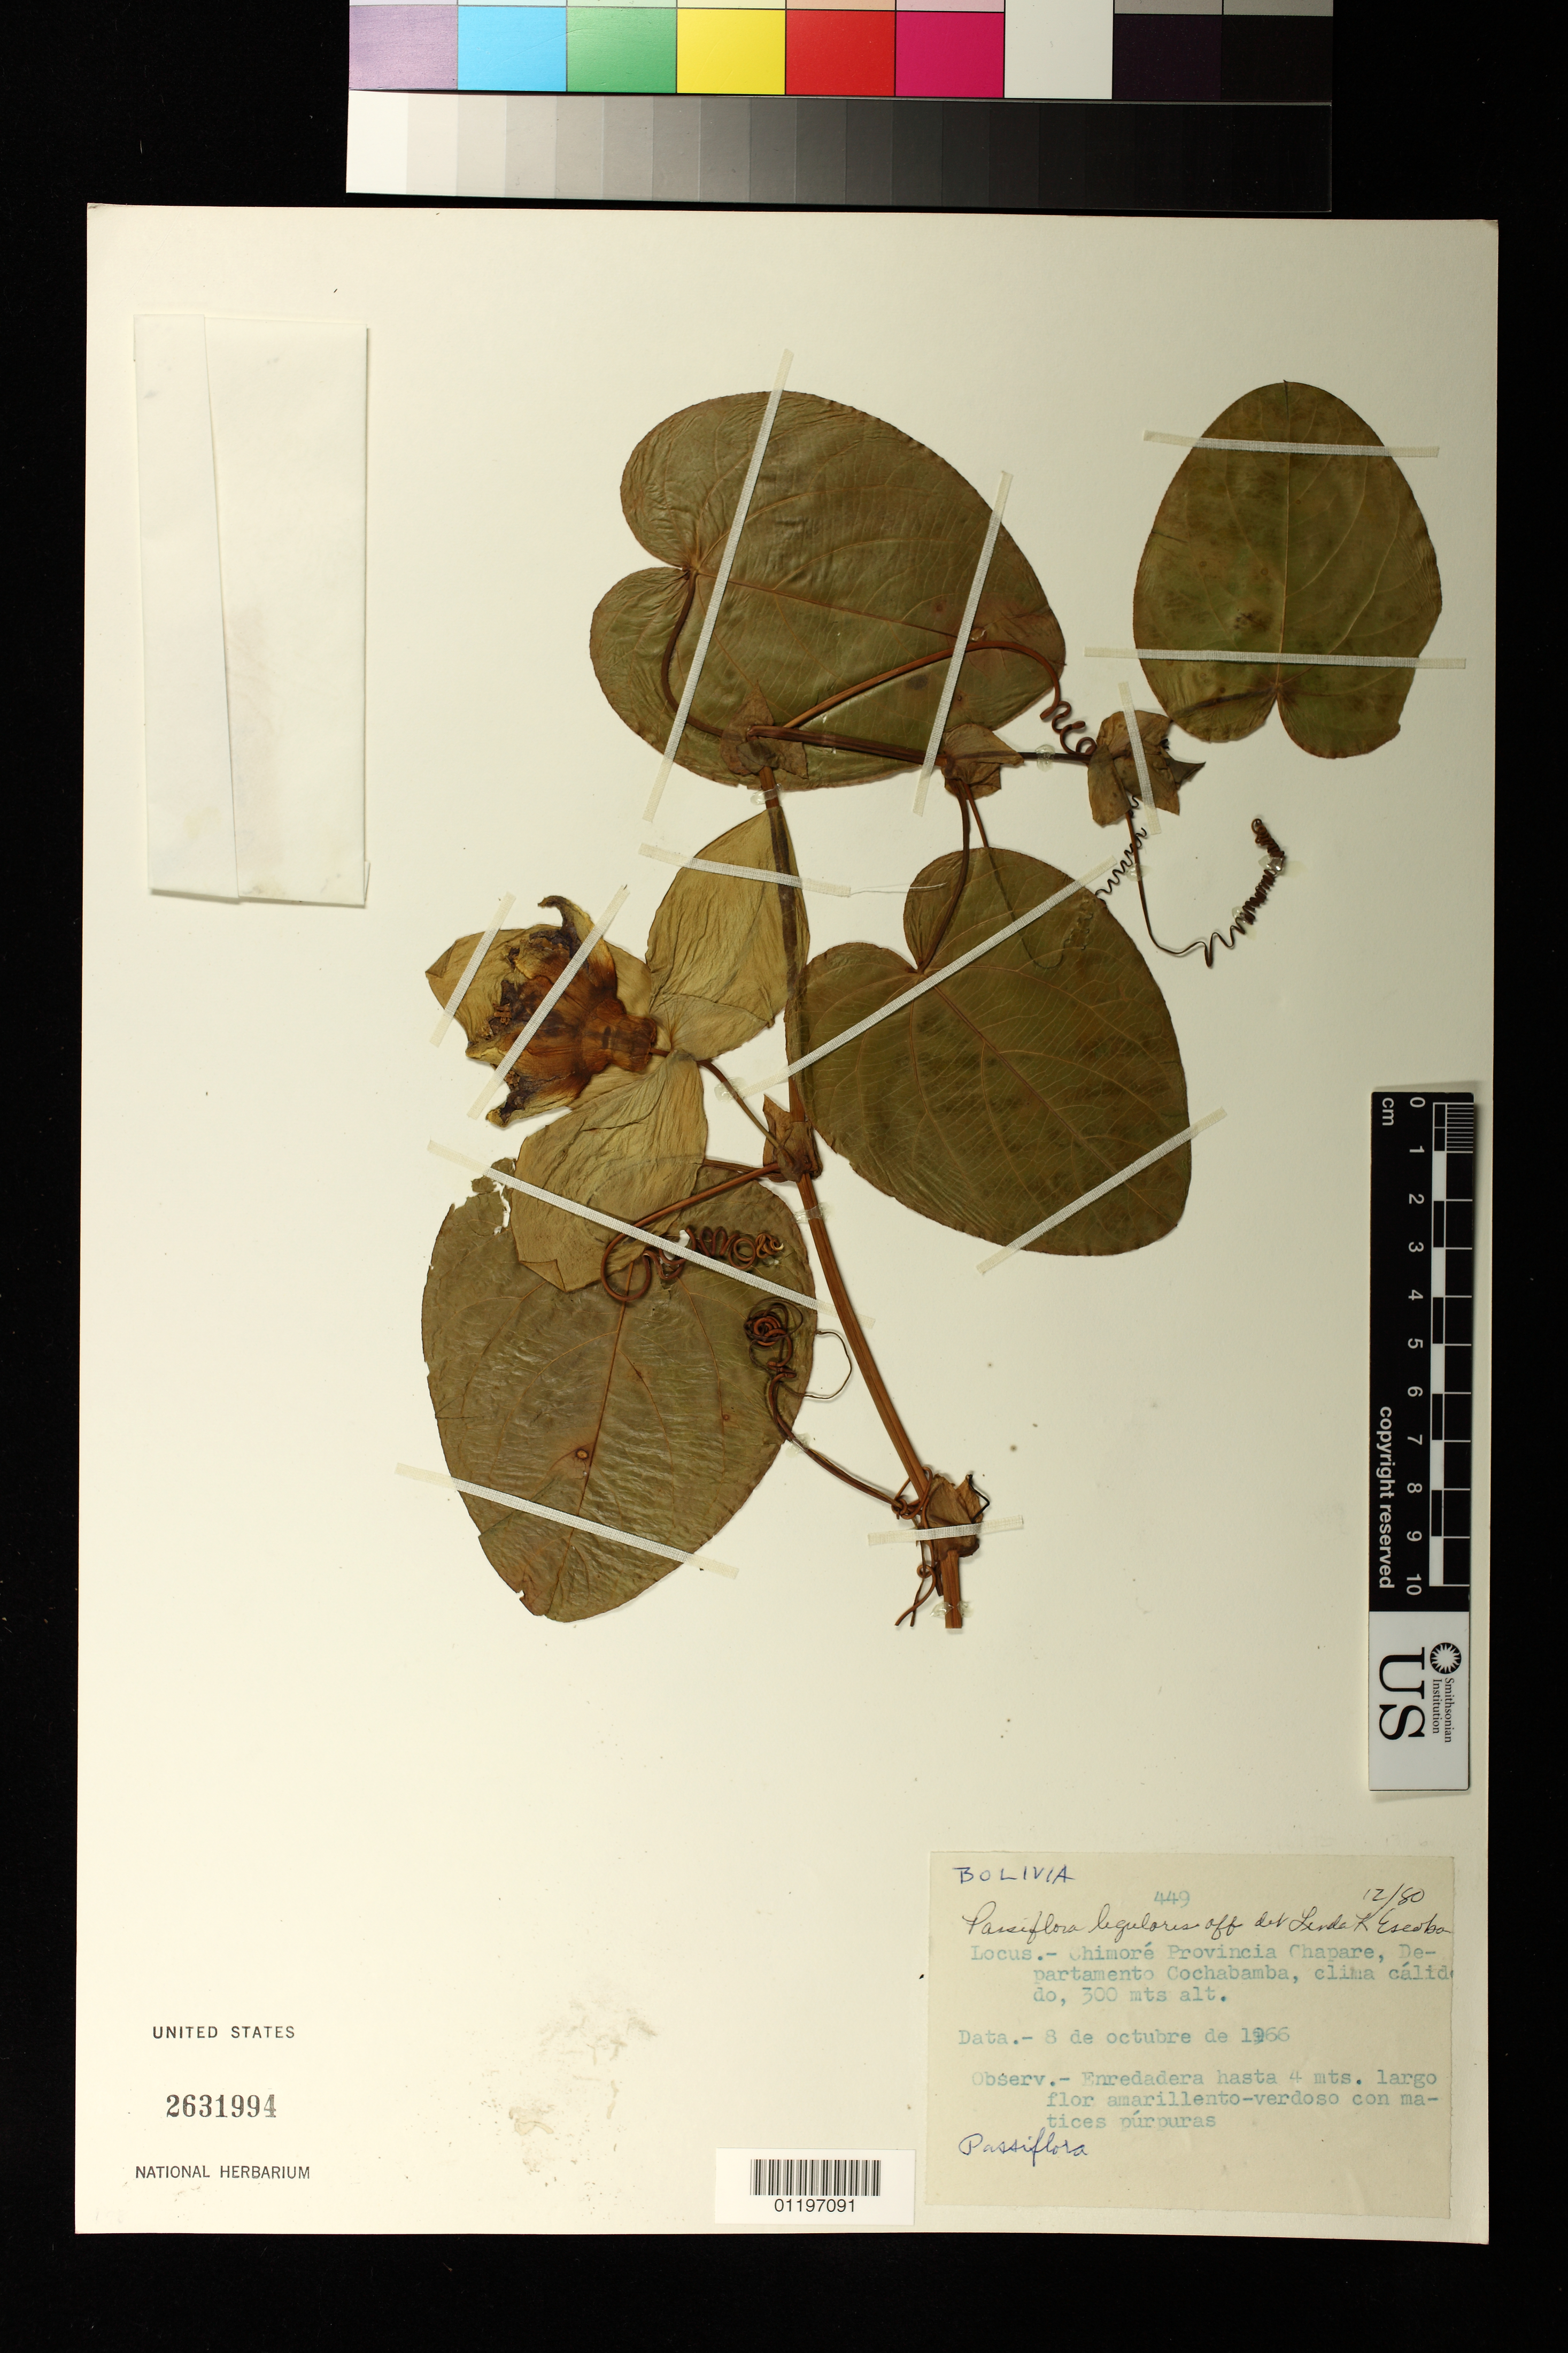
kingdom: Plantae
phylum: Tracheophyta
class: Magnoliopsida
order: Malpighiales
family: Passifloraceae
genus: Passiflora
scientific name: Passiflora ligularis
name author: Juss.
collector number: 449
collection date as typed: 10 Aug 1966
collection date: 1966-08-10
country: Bolivia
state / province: Cochabamba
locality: Chimore Provincia Chapare, Departamento Cochabamba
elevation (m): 300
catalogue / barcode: US 2631994